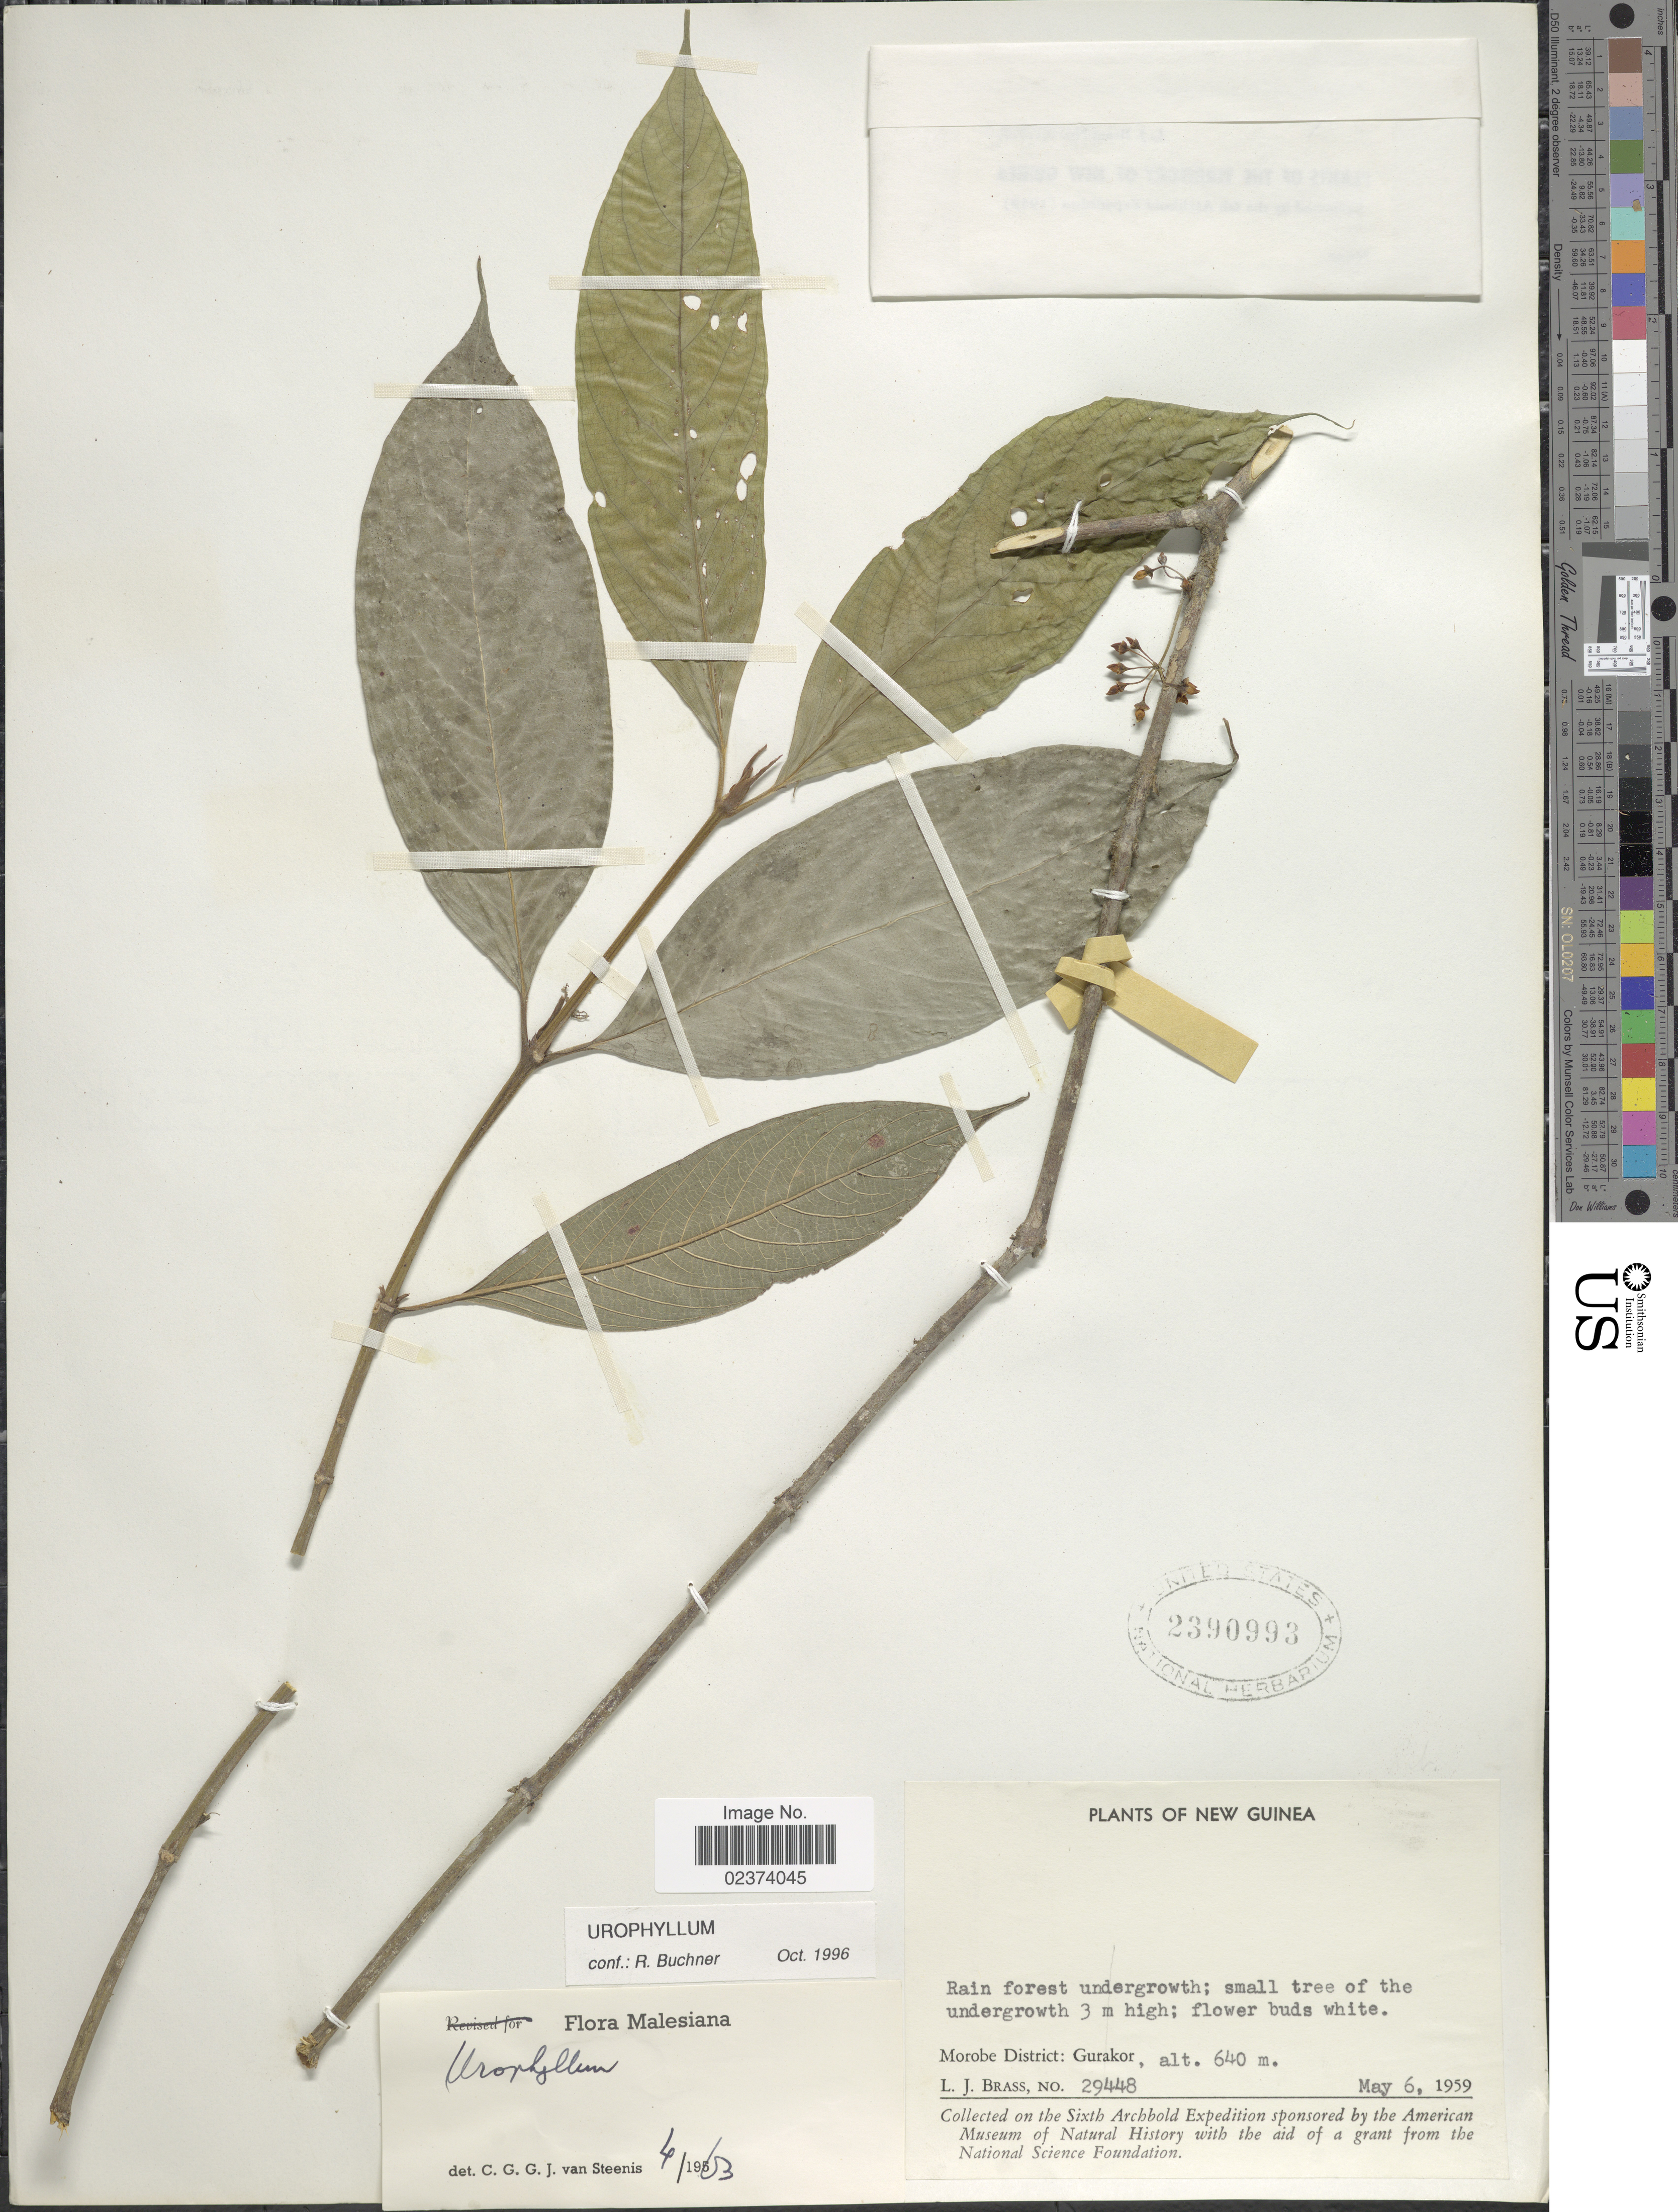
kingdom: Plantae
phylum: Tracheophyta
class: Magnoliopsida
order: Gentianales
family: Rubiaceae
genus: Urophyllum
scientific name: Urophyllum sp.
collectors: L. J. Brass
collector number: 29448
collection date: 1959-05-06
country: Papua New Guinea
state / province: Morobe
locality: New Guinea, Morobe District: Gurakor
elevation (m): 640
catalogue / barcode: US 2390993